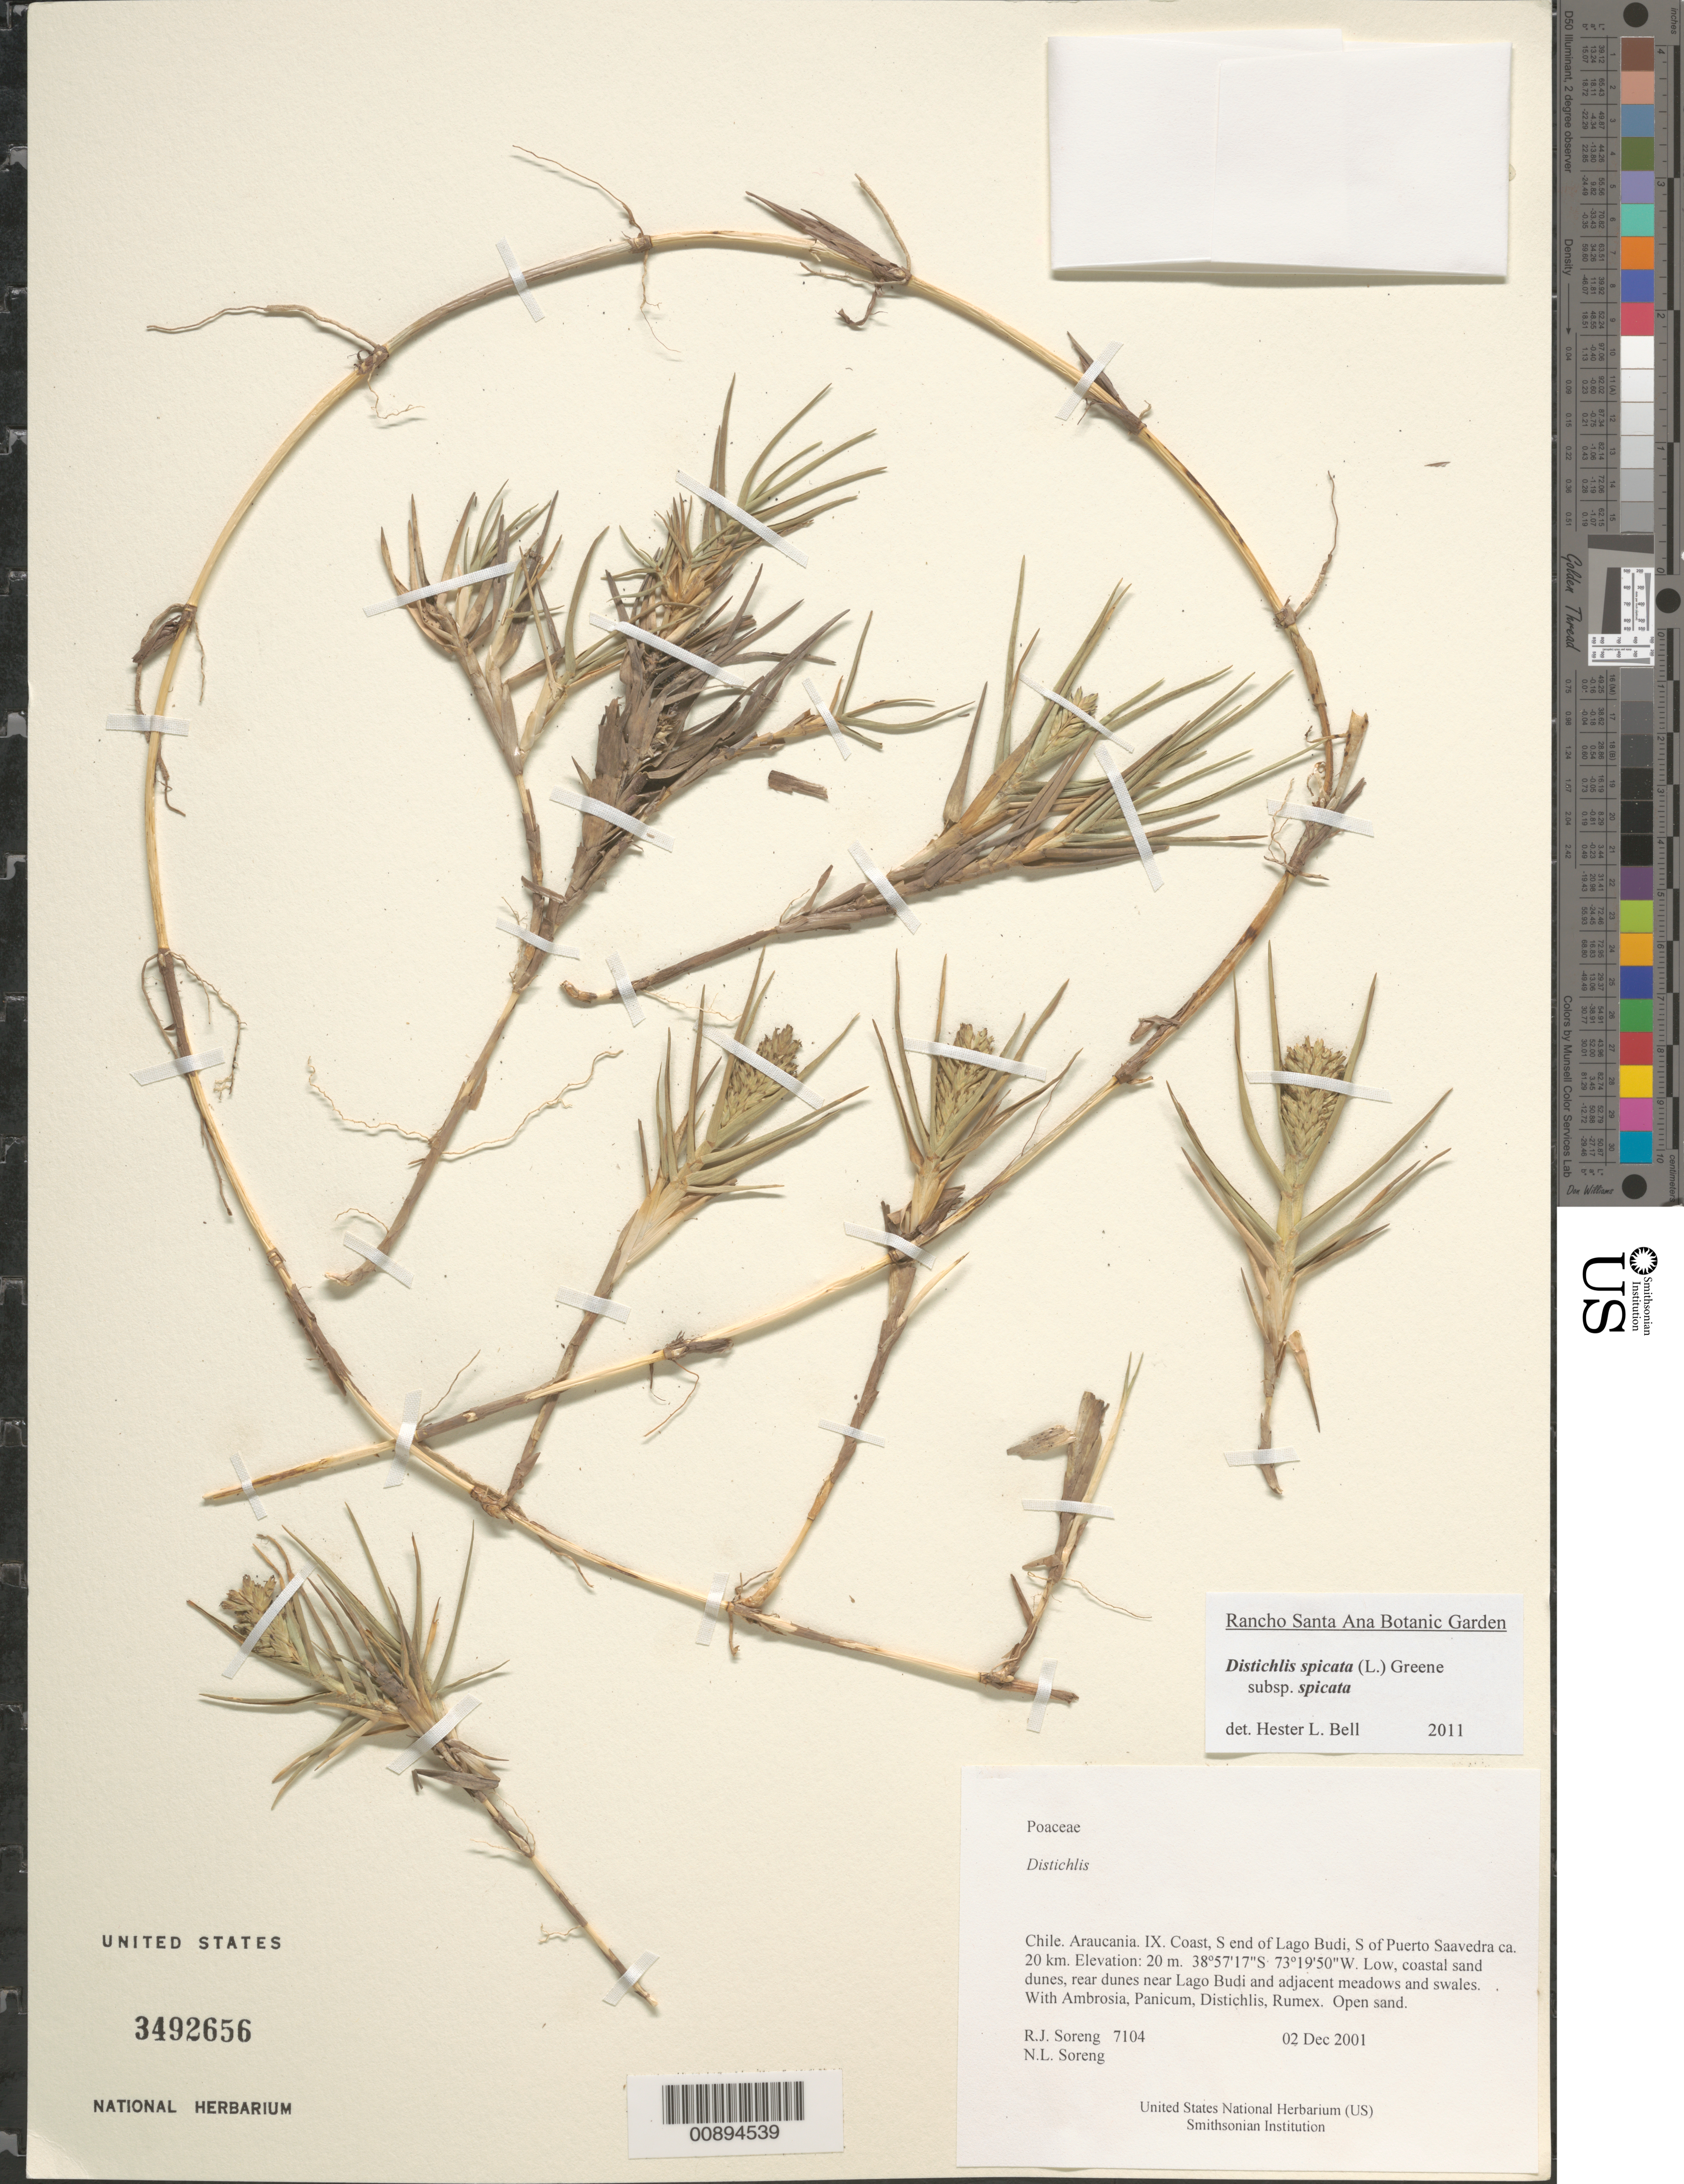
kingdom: Plantae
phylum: Tracheophyta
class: Liliopsida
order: Poales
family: Poaceae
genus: Distichlis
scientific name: Distichlis spicata subsp. spicata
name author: (L.) Greene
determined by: Bell, H. L.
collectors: R. J. Soreng & N. L. Soreng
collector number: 7104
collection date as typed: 02 Dec 2001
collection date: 2001-12-02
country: Chile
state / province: Araucanía (IX)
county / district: IX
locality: Coast, S end of Lago Budi, S of Puerto Saavedra ca. 20 km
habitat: Low, coastal sand dunes, rear dunes near Lago Budi and adjacent meadows and swales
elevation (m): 20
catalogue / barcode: US 3492656